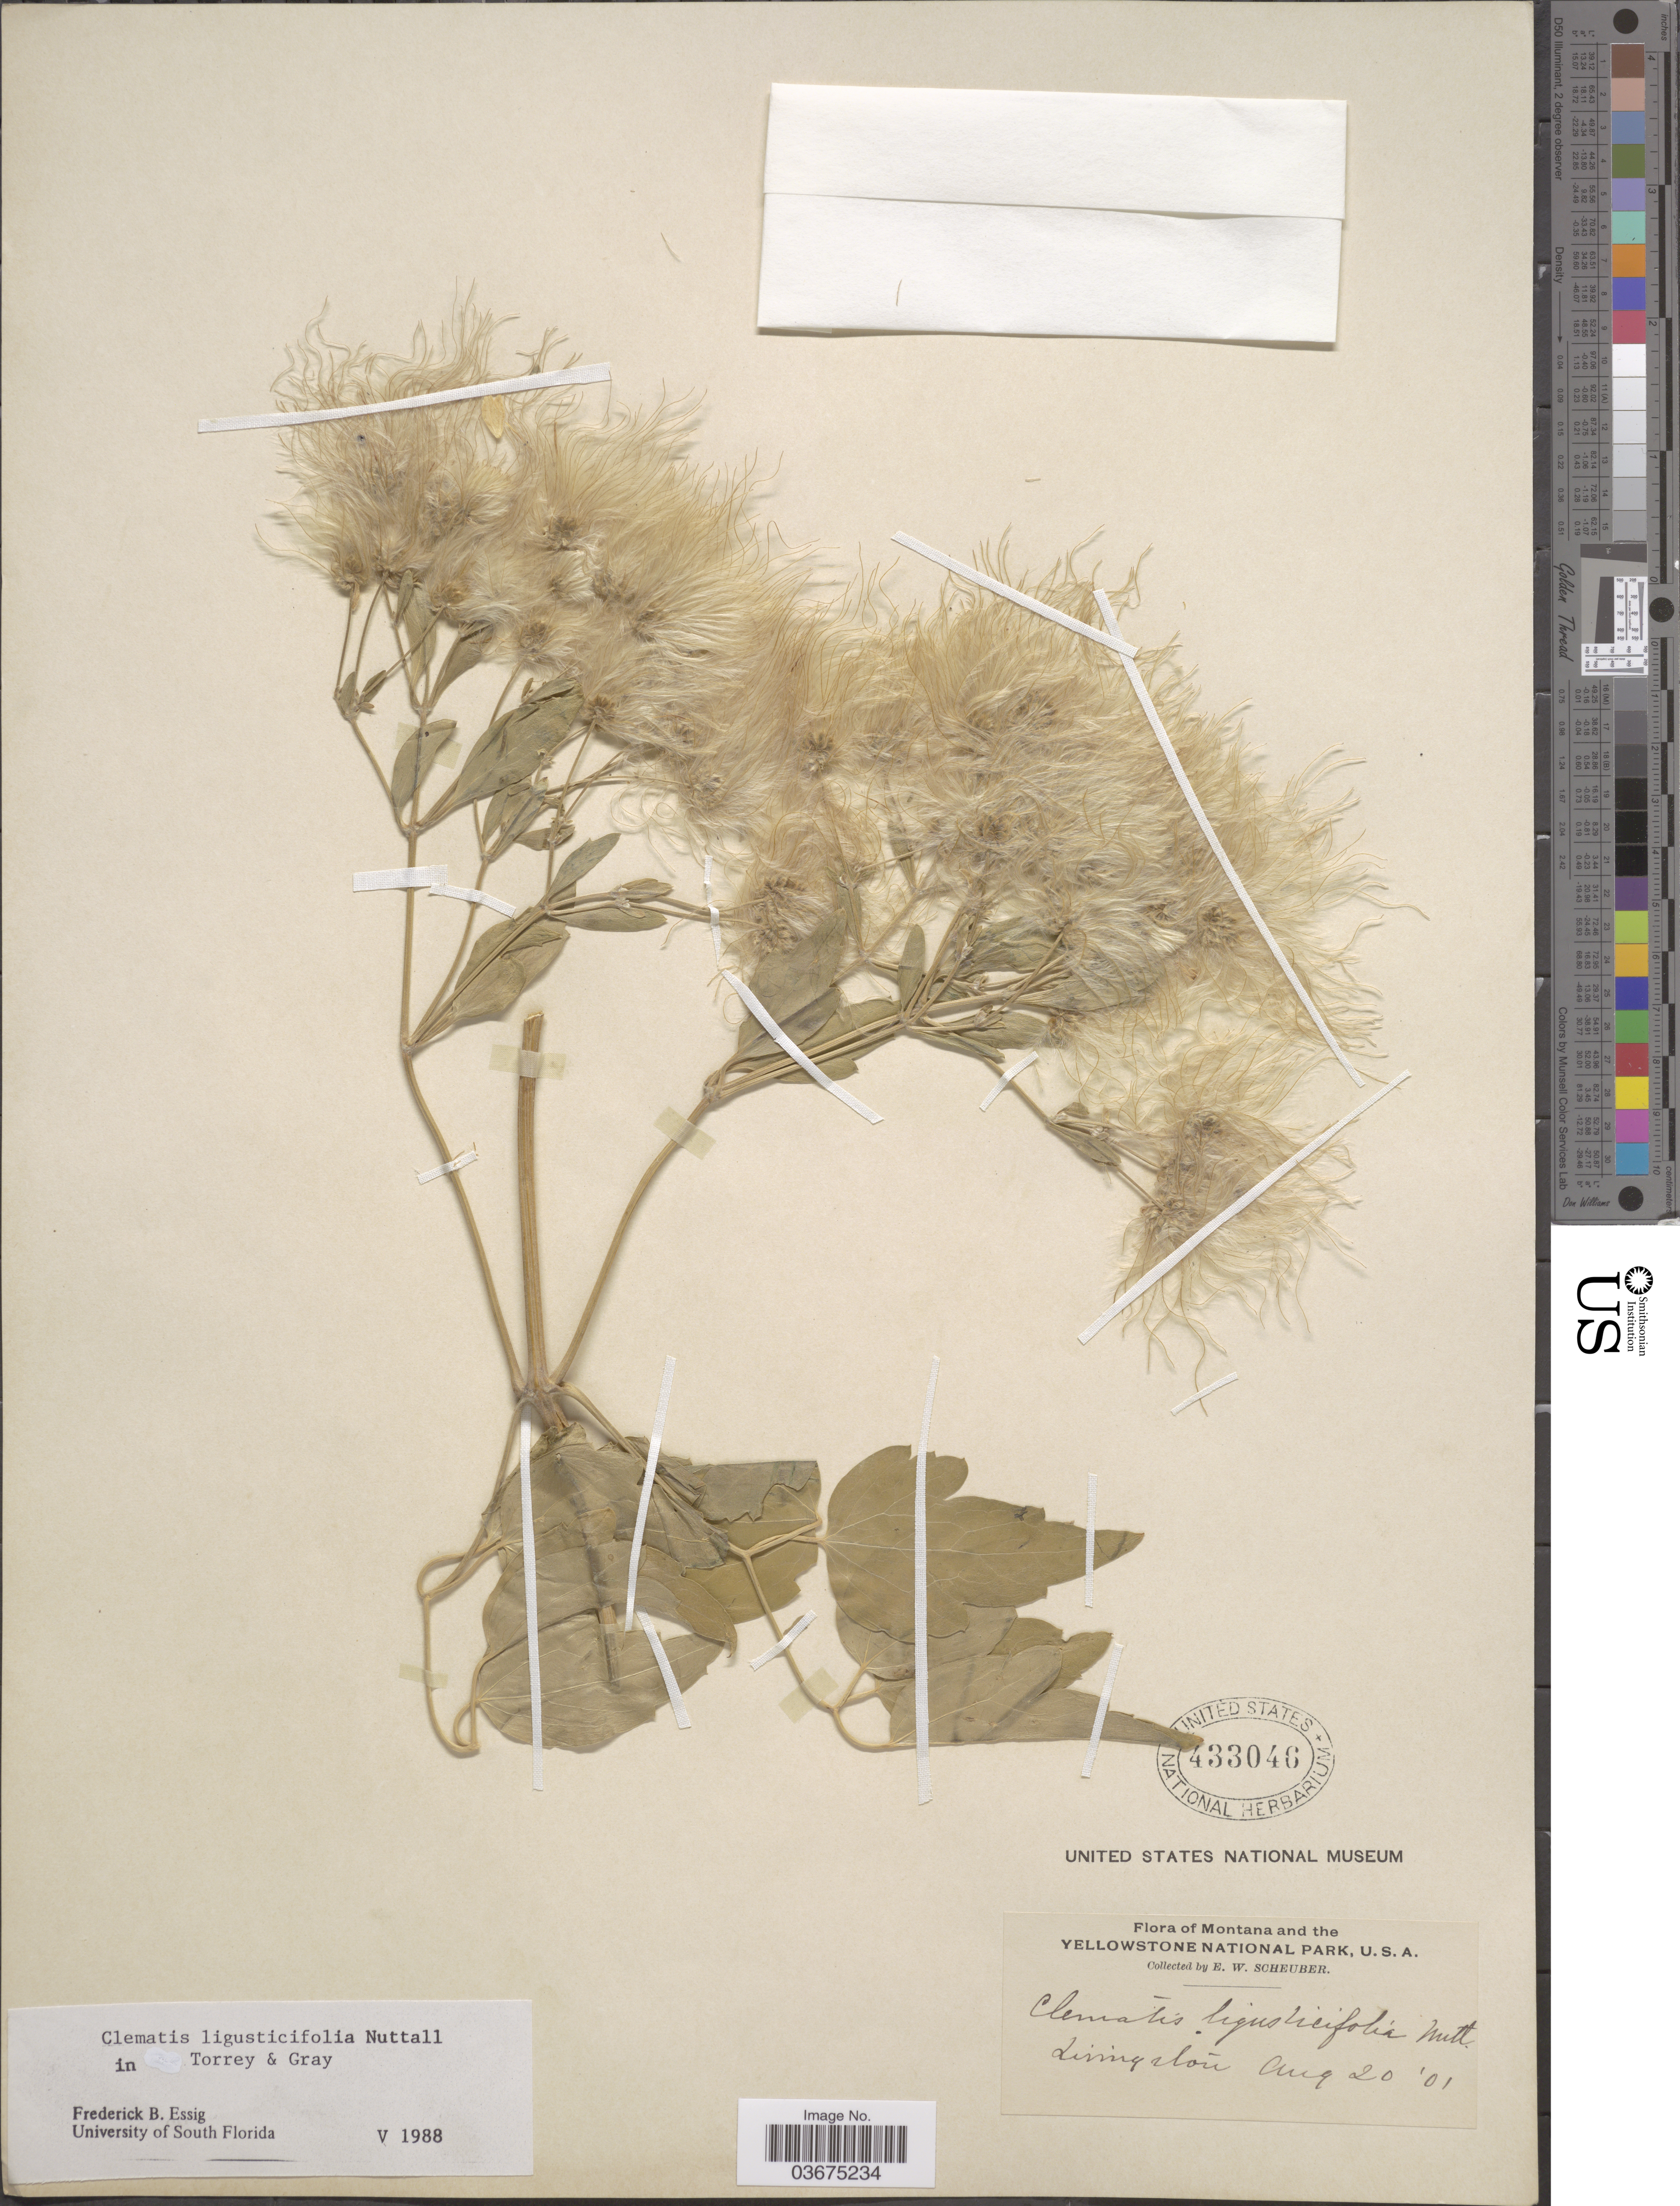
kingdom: Plantae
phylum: Tracheophyta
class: Magnoliopsida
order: Ranunculales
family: Ranunculaceae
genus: Clematis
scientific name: Clematis ligusticifolia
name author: Nutt.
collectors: E. Scheuber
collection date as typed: Transcribed d/m/y: 20/8/1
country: United States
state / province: Montana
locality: Montana and the Yellowstone National Park. Livingston.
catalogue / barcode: US 433046